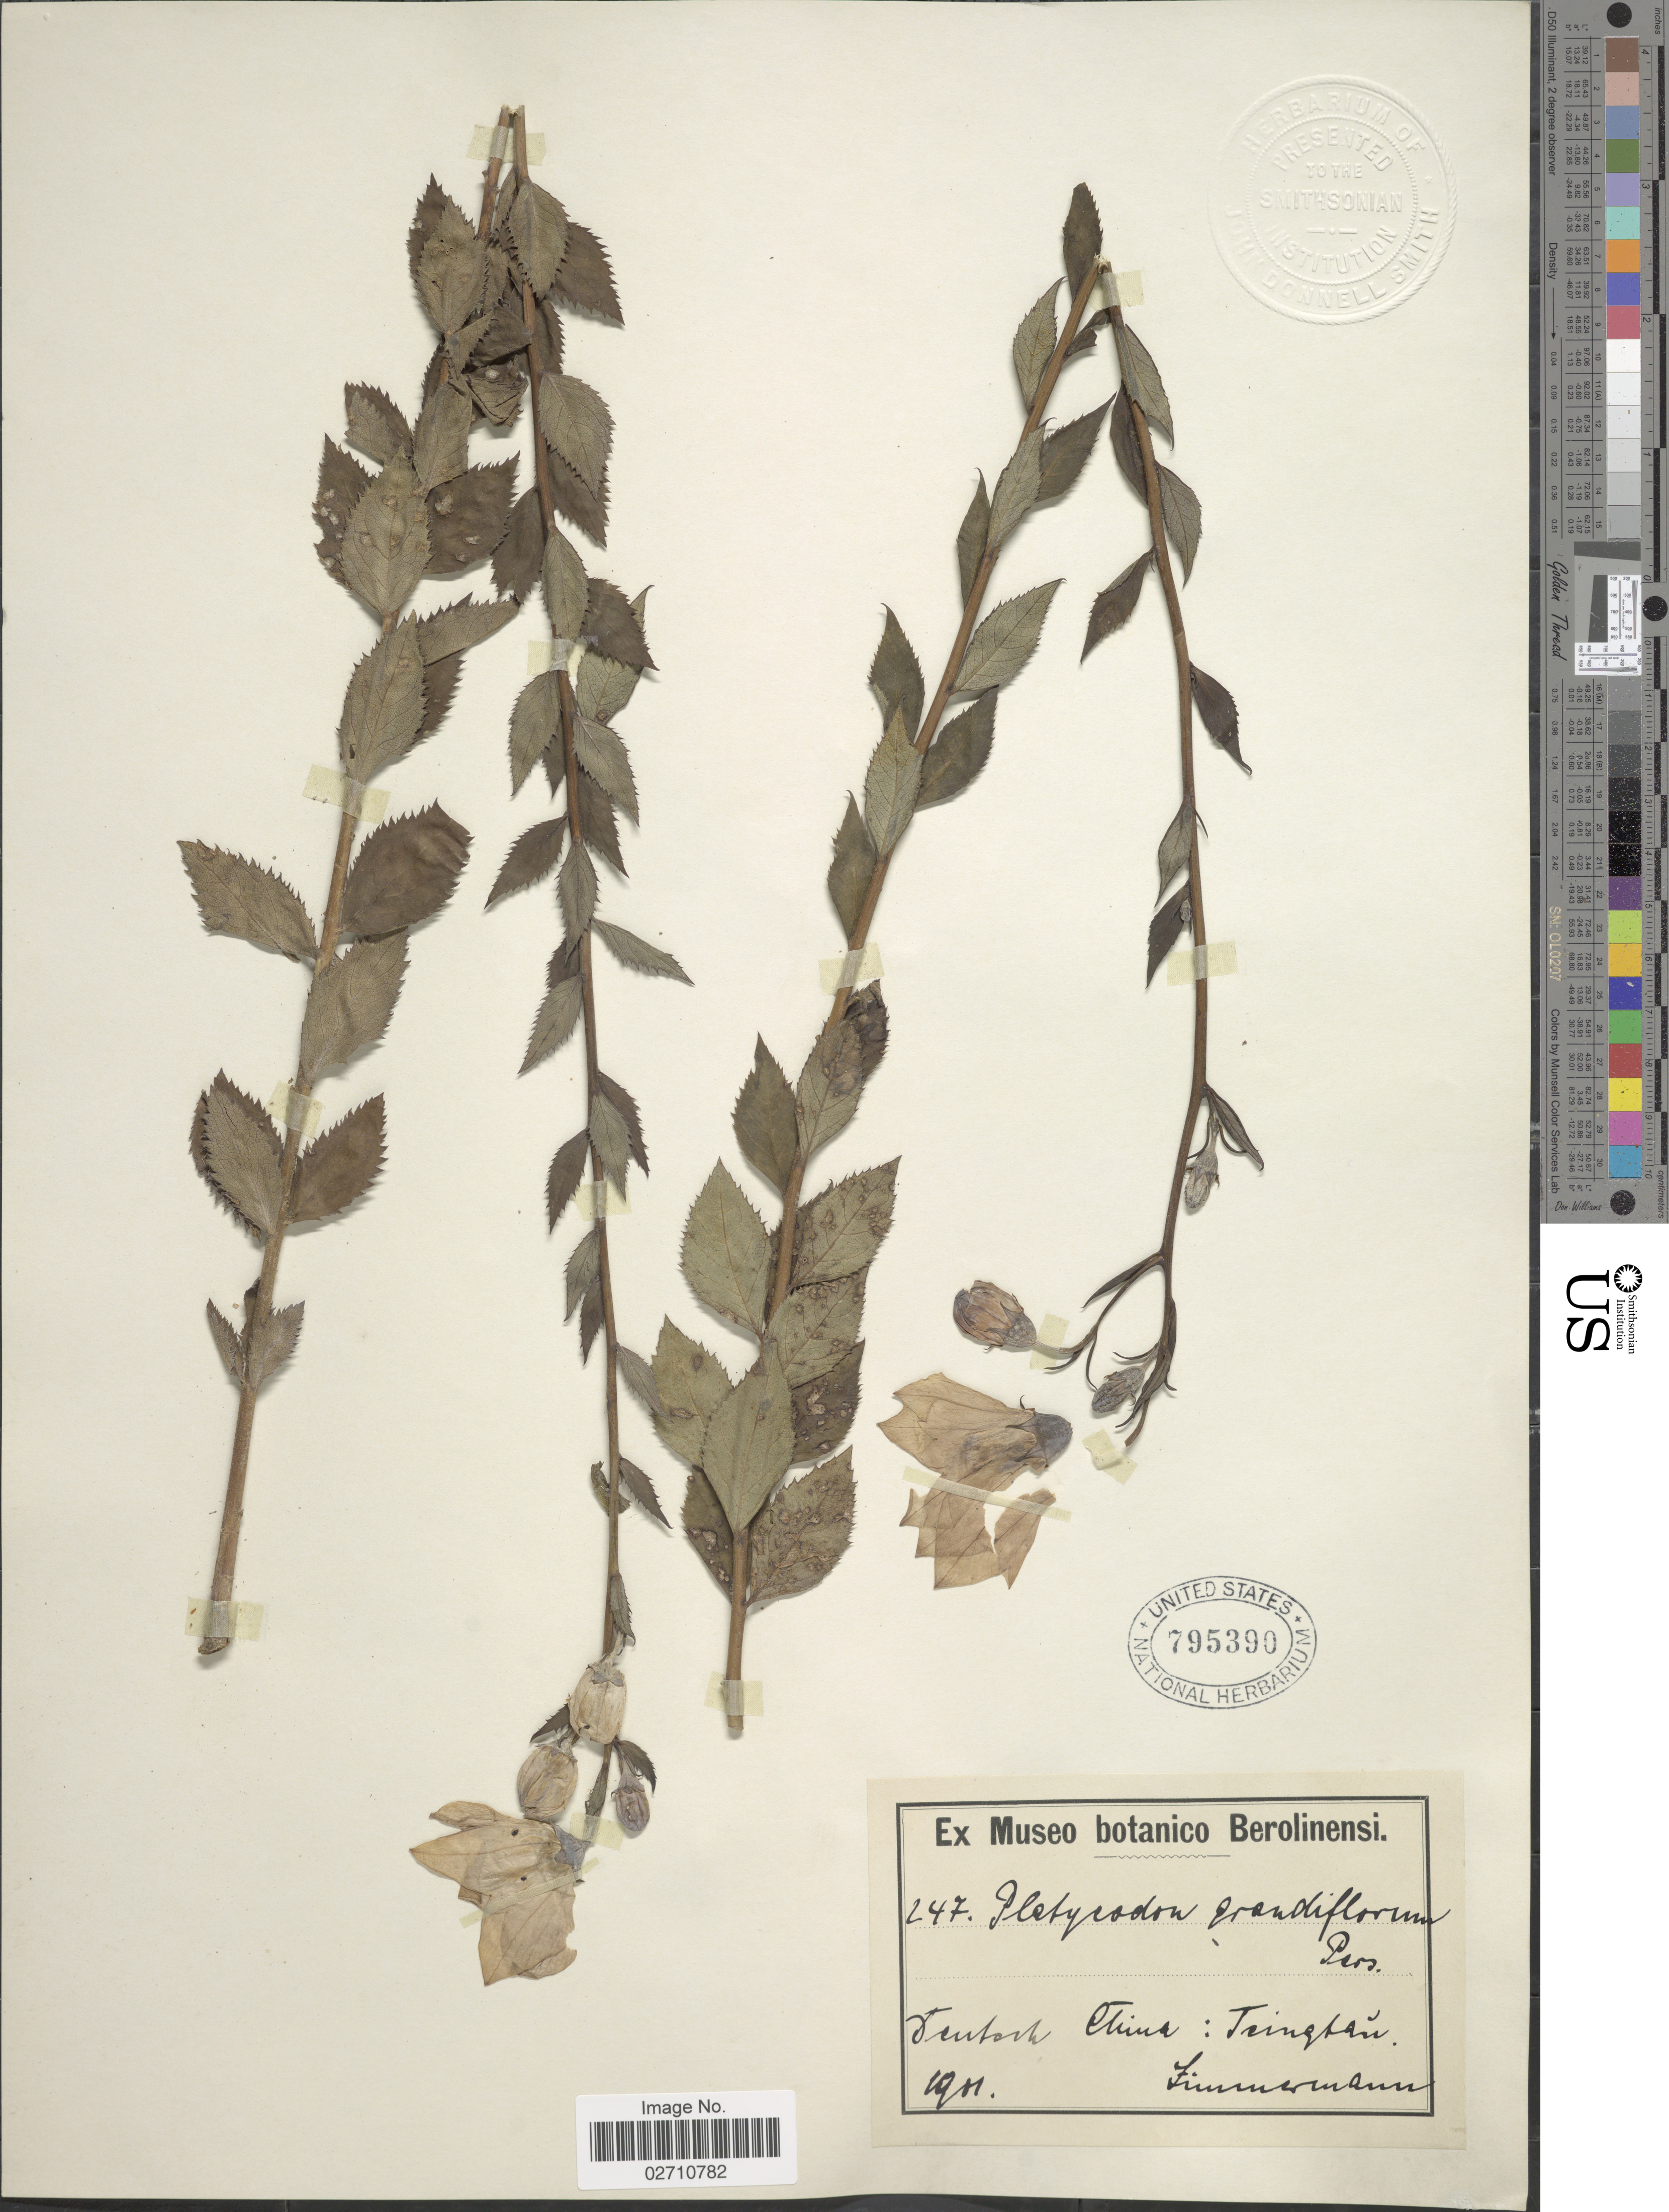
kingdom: Plantae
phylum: Tracheophyta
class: Magnoliopsida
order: Asterales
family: Campanulaceae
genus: Platycodon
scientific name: Platycodon grandiflorus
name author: (Jacq.) A. DC.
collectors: -. Zimmermann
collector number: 247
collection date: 1901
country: China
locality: Central China: Tsinghau [interpreted]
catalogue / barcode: US 795390